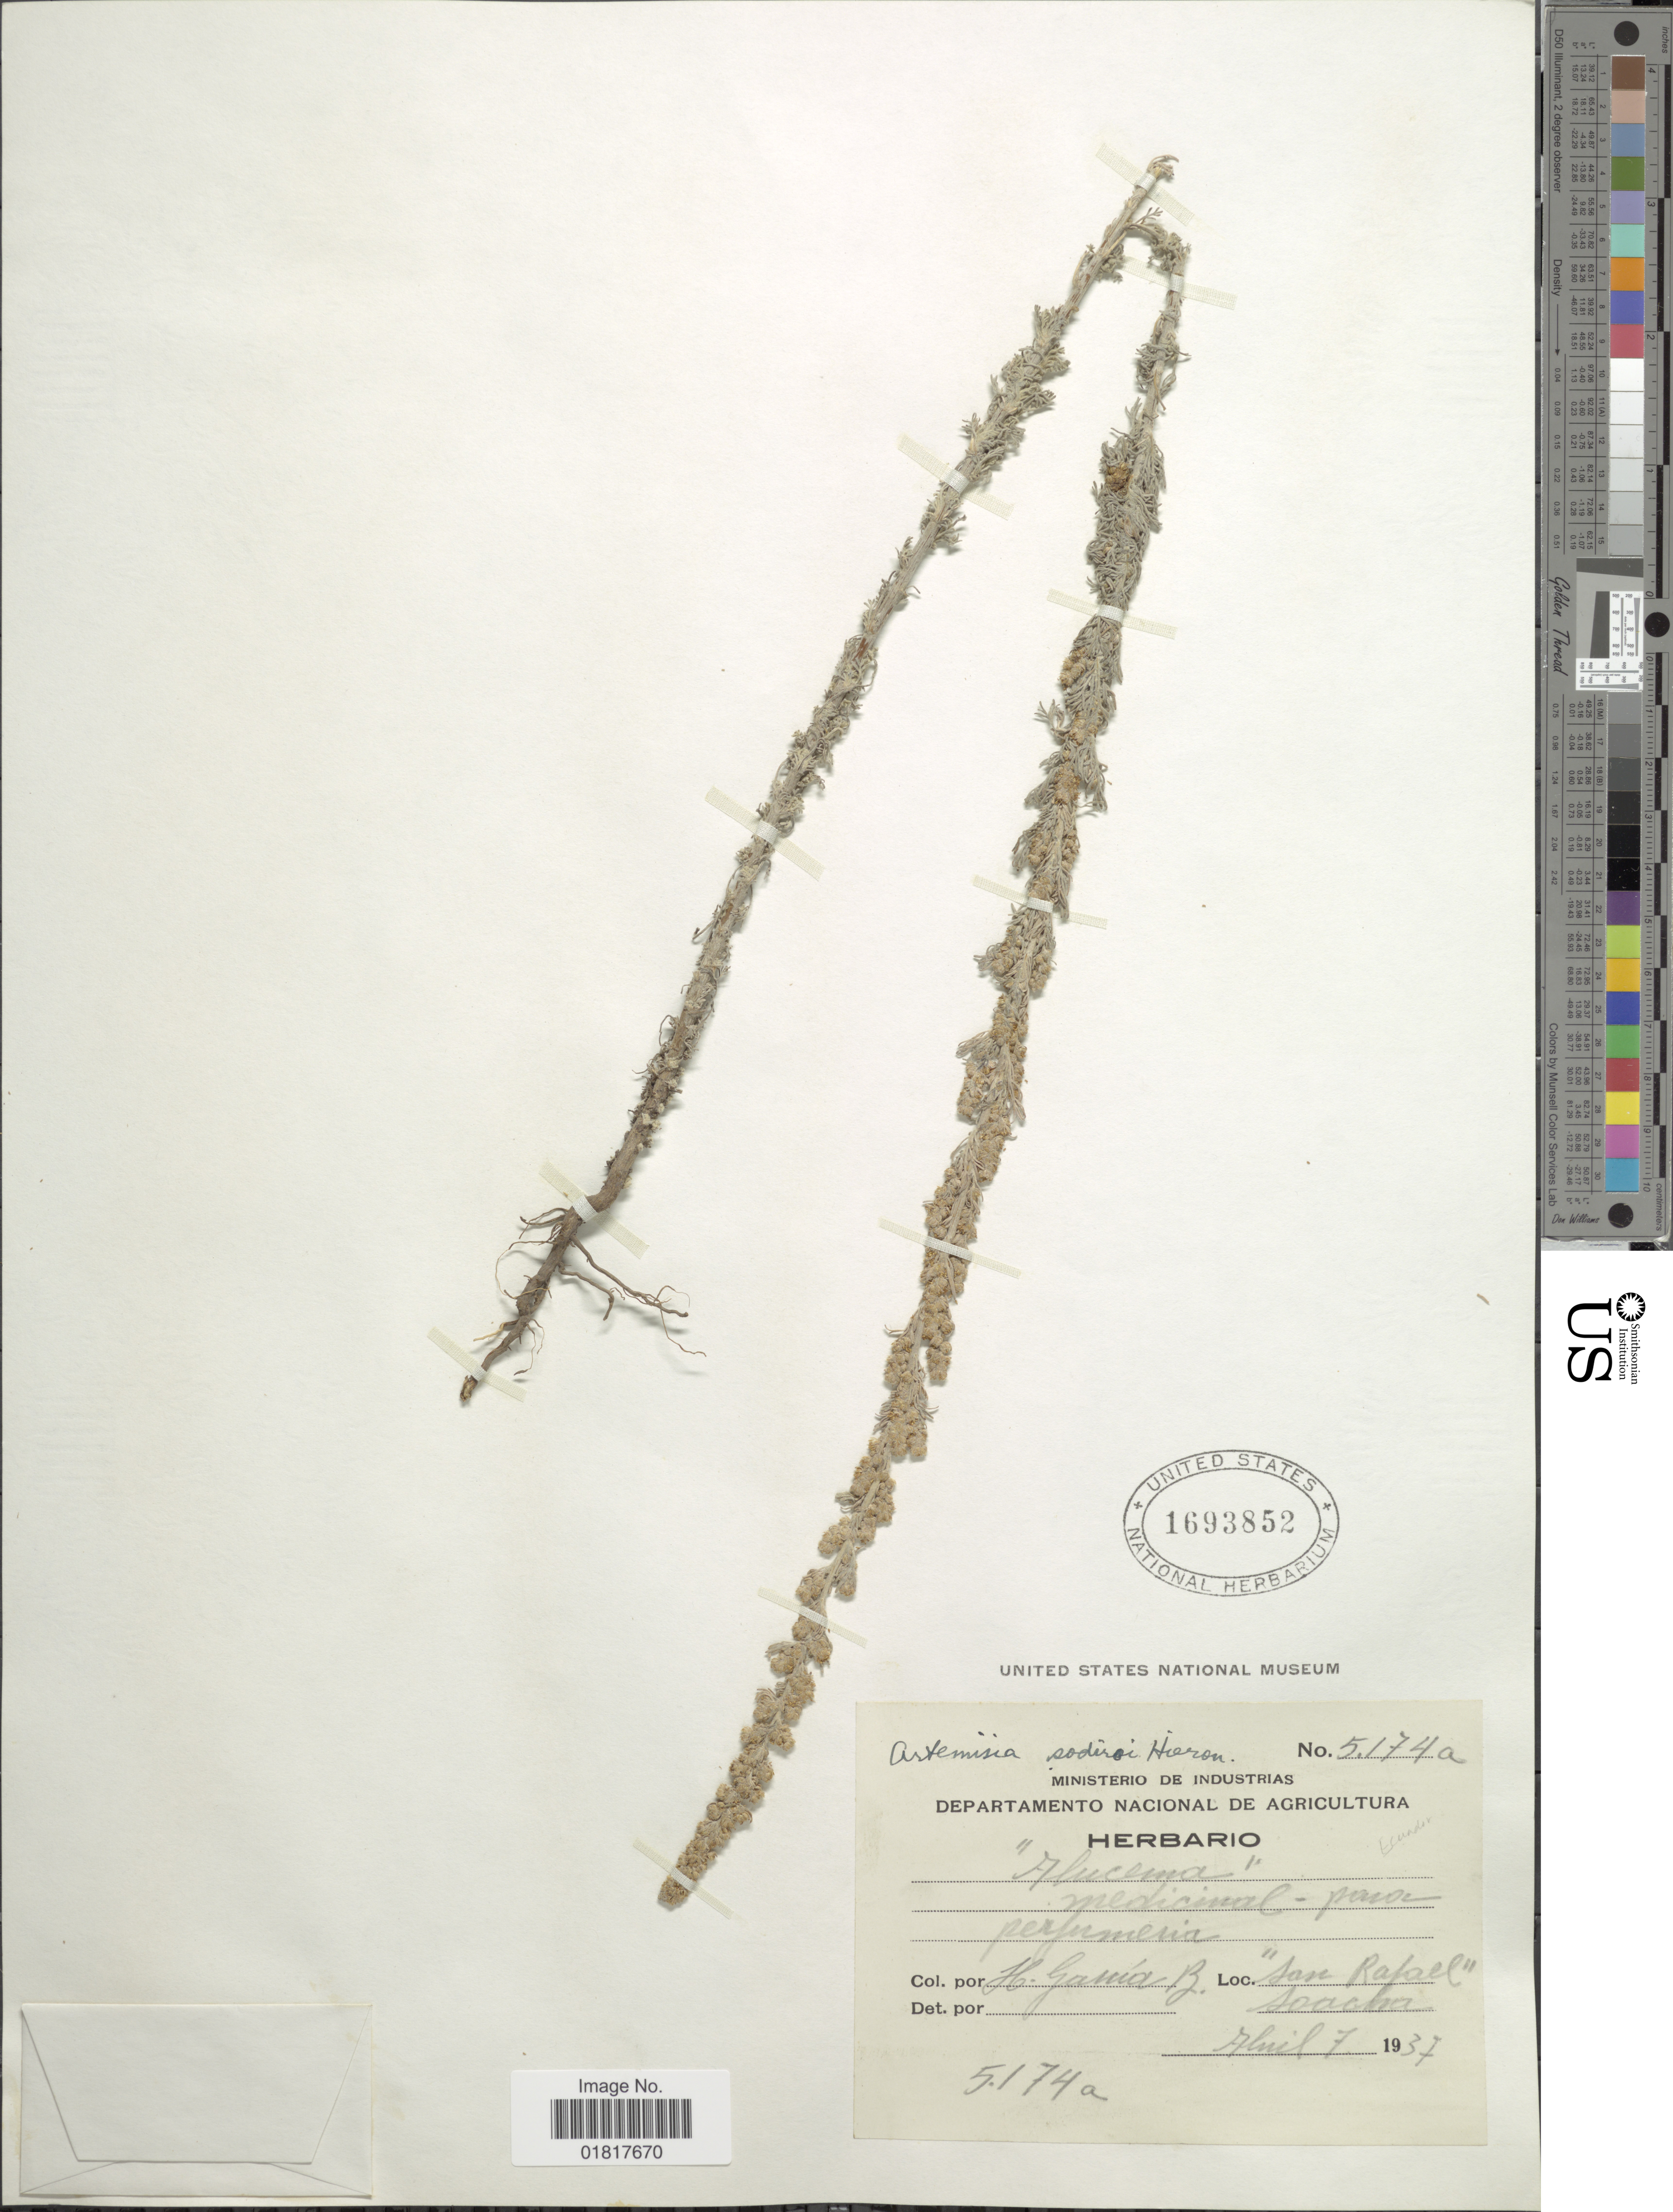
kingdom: Plantae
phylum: Tracheophyta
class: Magnoliopsida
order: Asterales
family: Asteraceae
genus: Artemisia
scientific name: Artemisia sodiroi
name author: Hieron.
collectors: H. Gama B.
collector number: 5174a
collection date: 1937-04-07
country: Colombia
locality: San Rafael, Soacha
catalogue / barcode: US 1693852